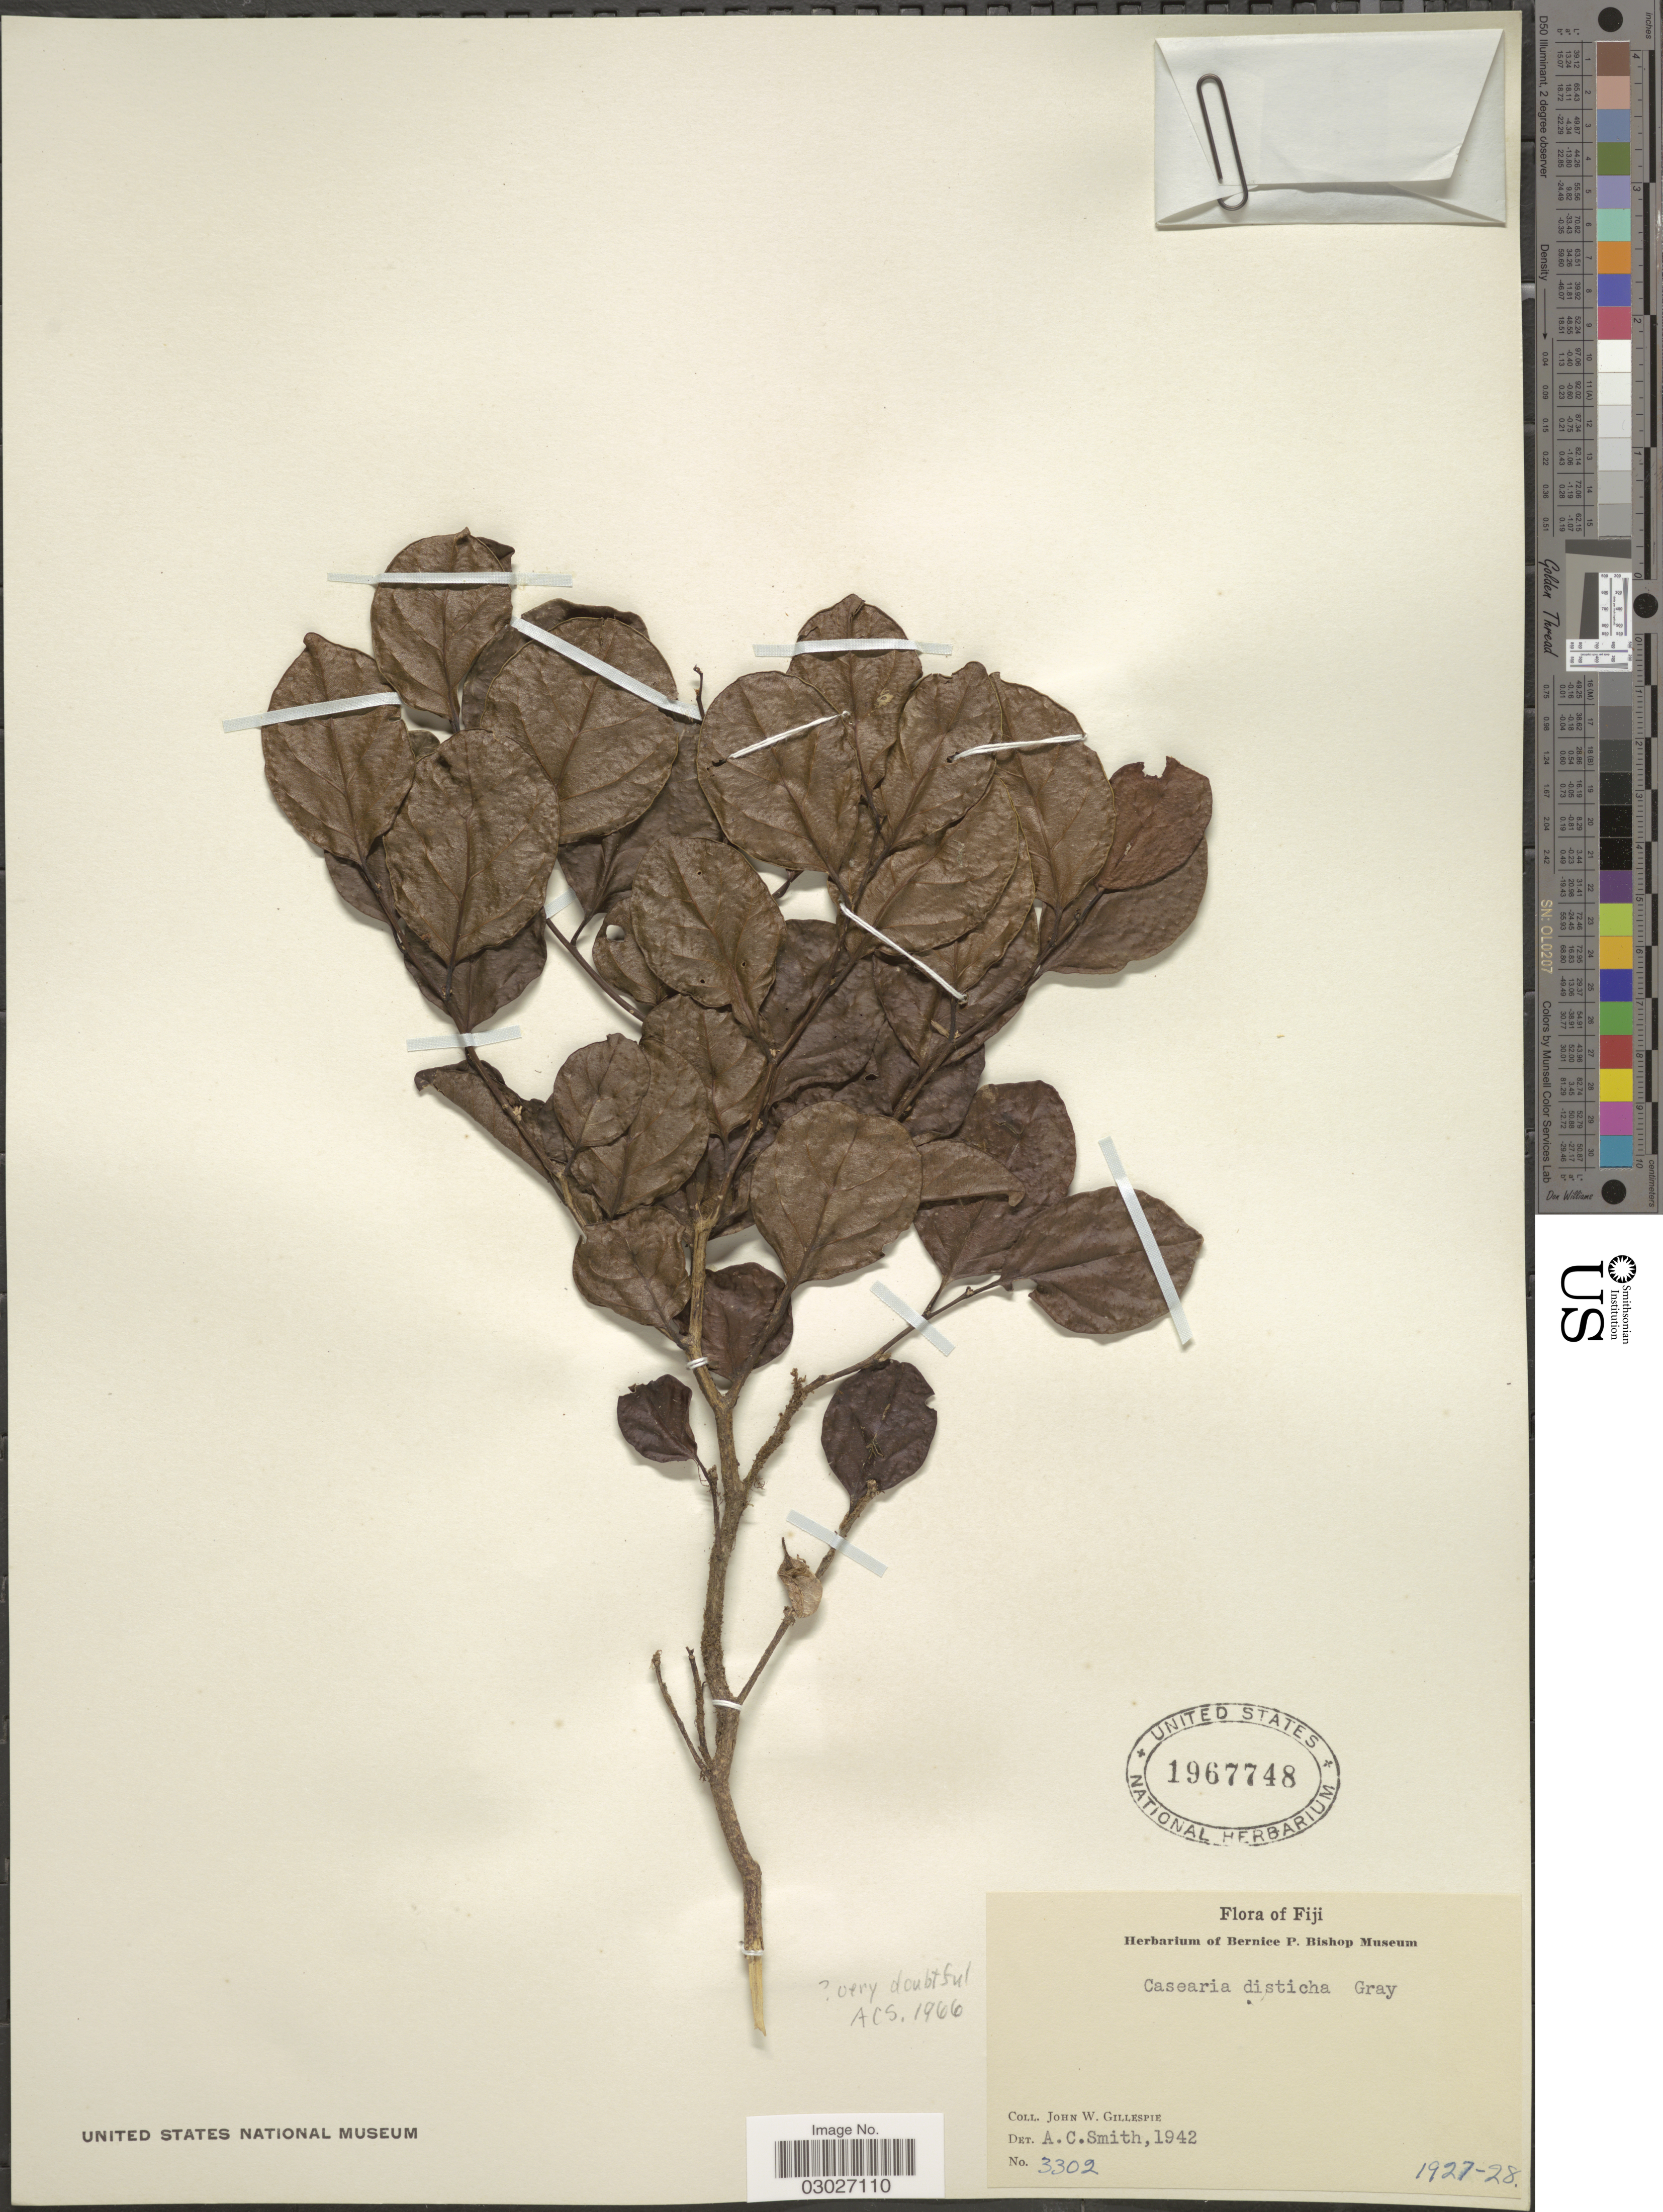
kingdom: Plantae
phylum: Tracheophyta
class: Magnoliopsida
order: Malpighiales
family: Salicaceae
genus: Casearia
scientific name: Casearia disticha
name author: A. Gray in Wilkes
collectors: J. W. Gillespie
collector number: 3302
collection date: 1927/1928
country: Fiji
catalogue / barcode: US 1967748